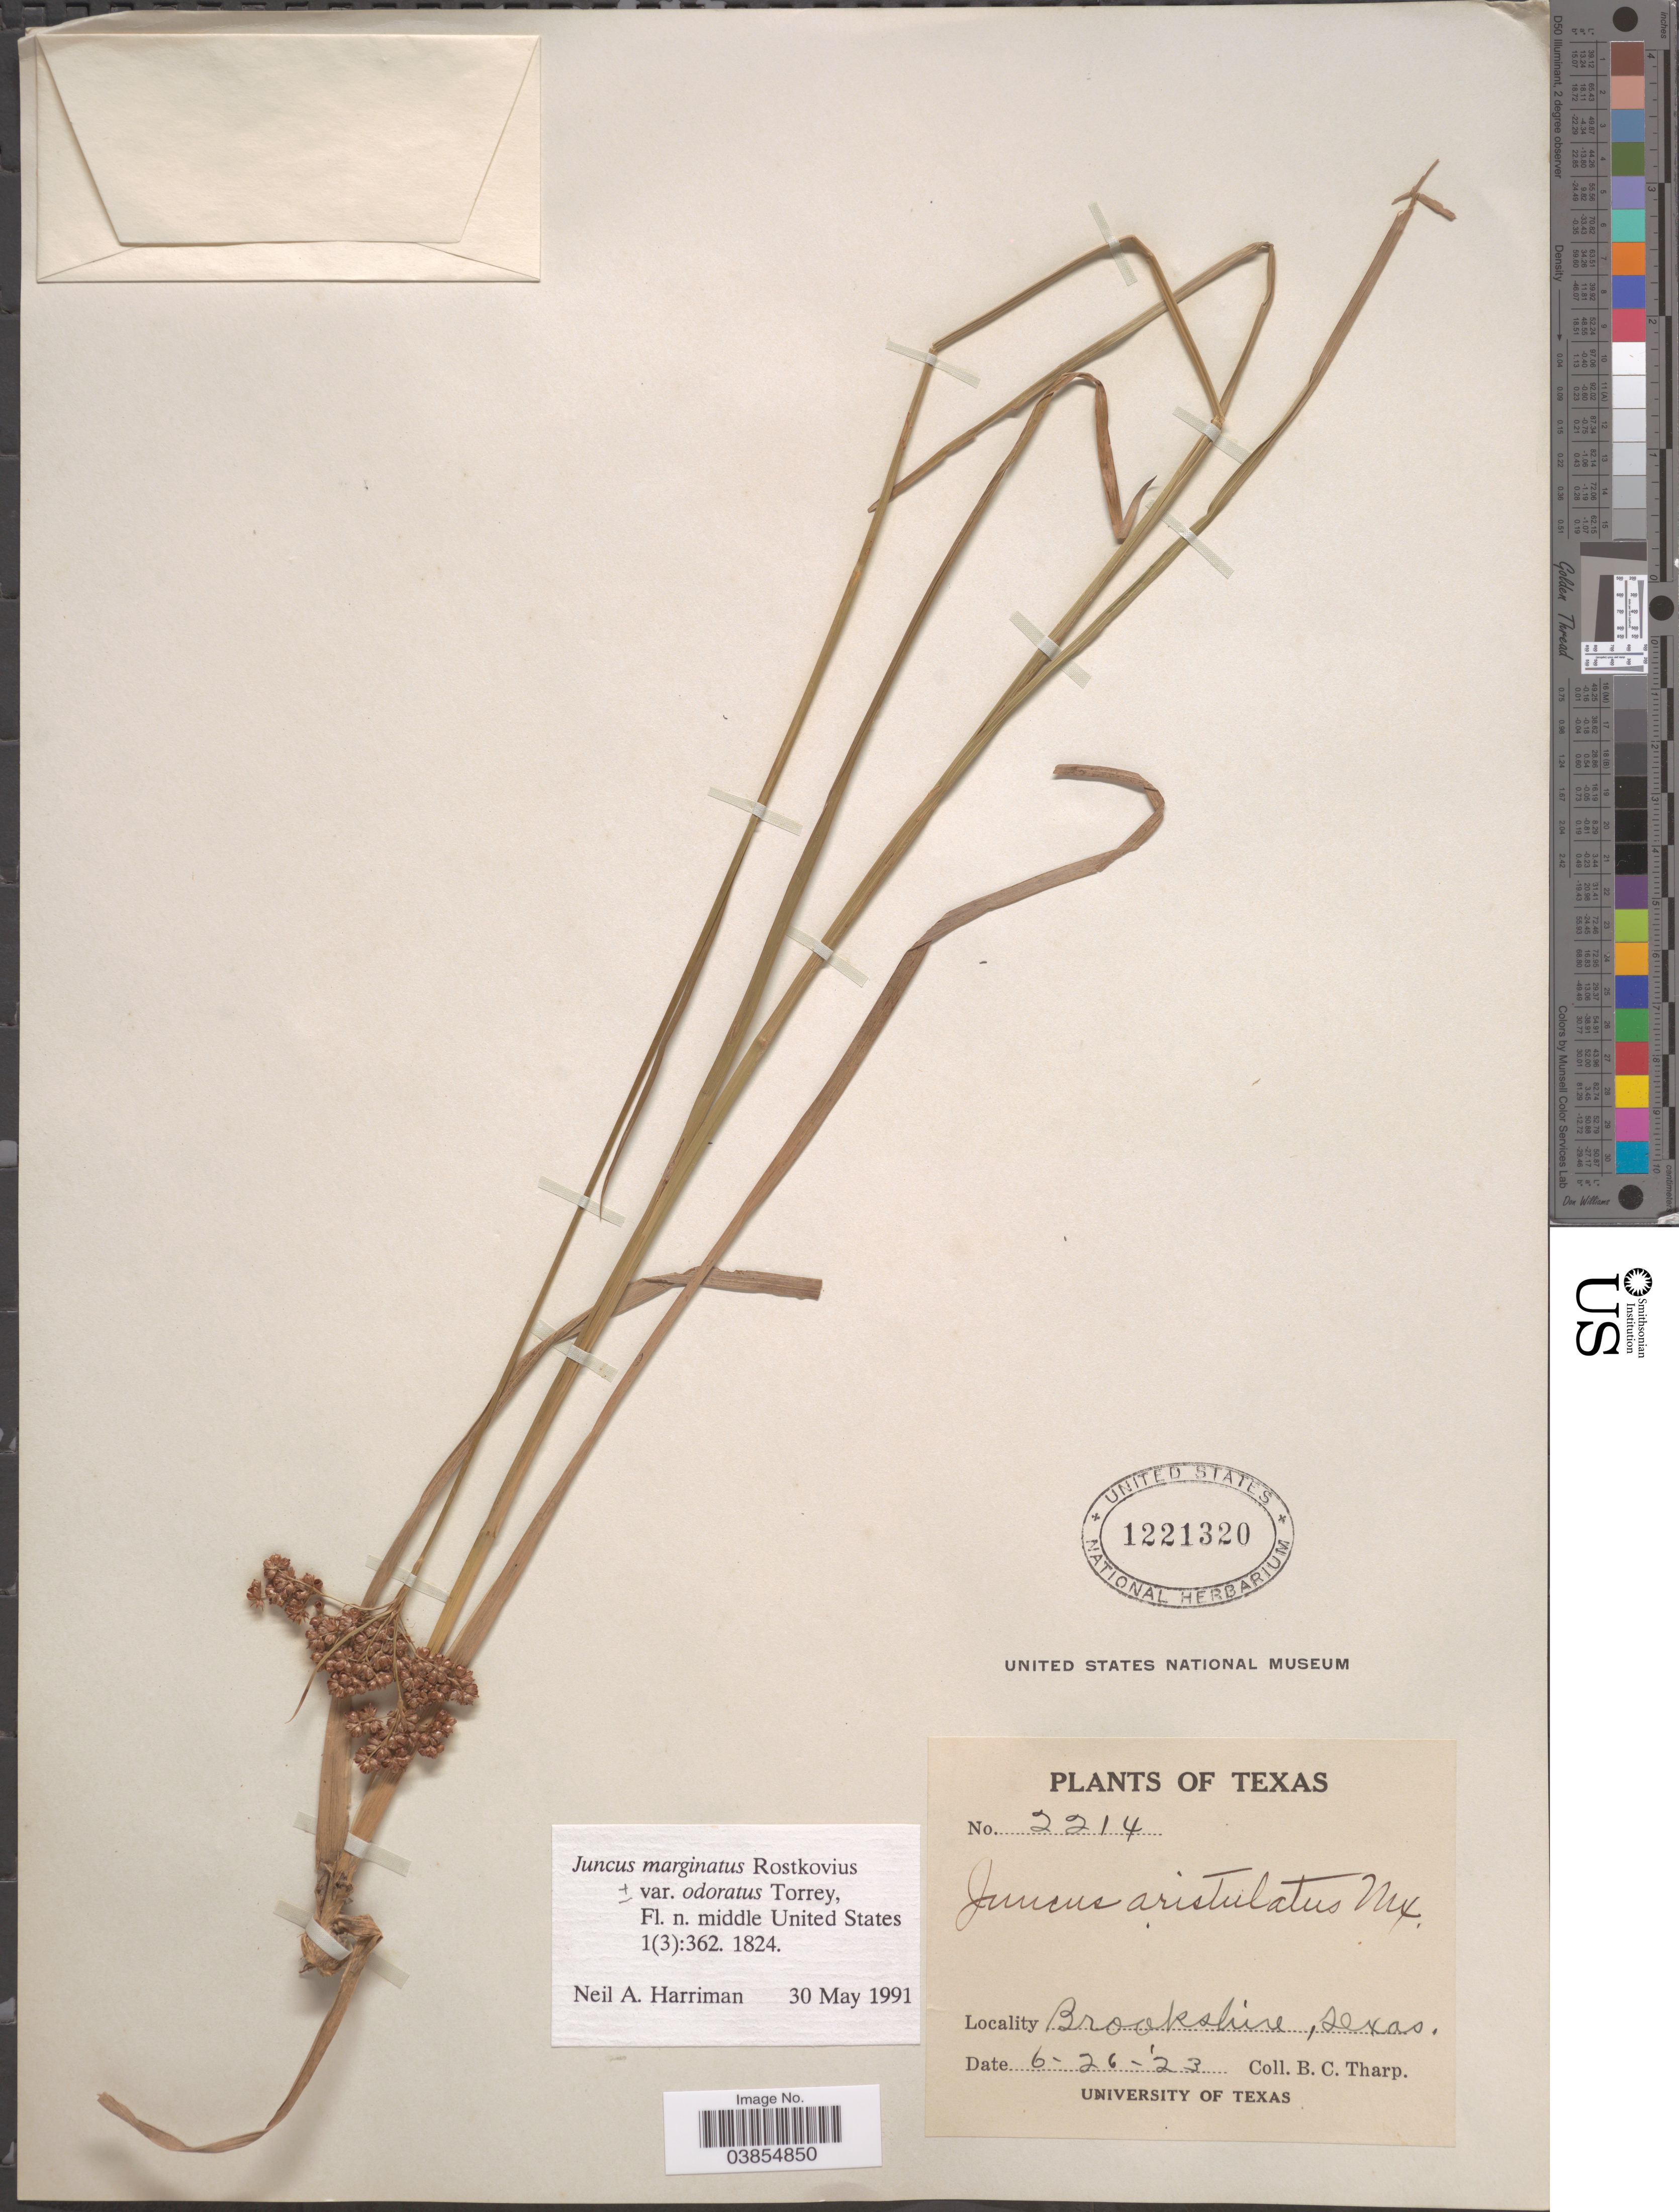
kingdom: Plantae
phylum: Tracheophyta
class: Liliopsida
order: Poales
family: Juncaceae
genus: Juncus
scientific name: Juncus marginatus var. odoratus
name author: Torr.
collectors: B. C. Tharp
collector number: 2214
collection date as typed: Transcribed d/m/y: 26/6/23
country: United States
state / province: Texas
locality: Brookshire.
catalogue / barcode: US 1221320